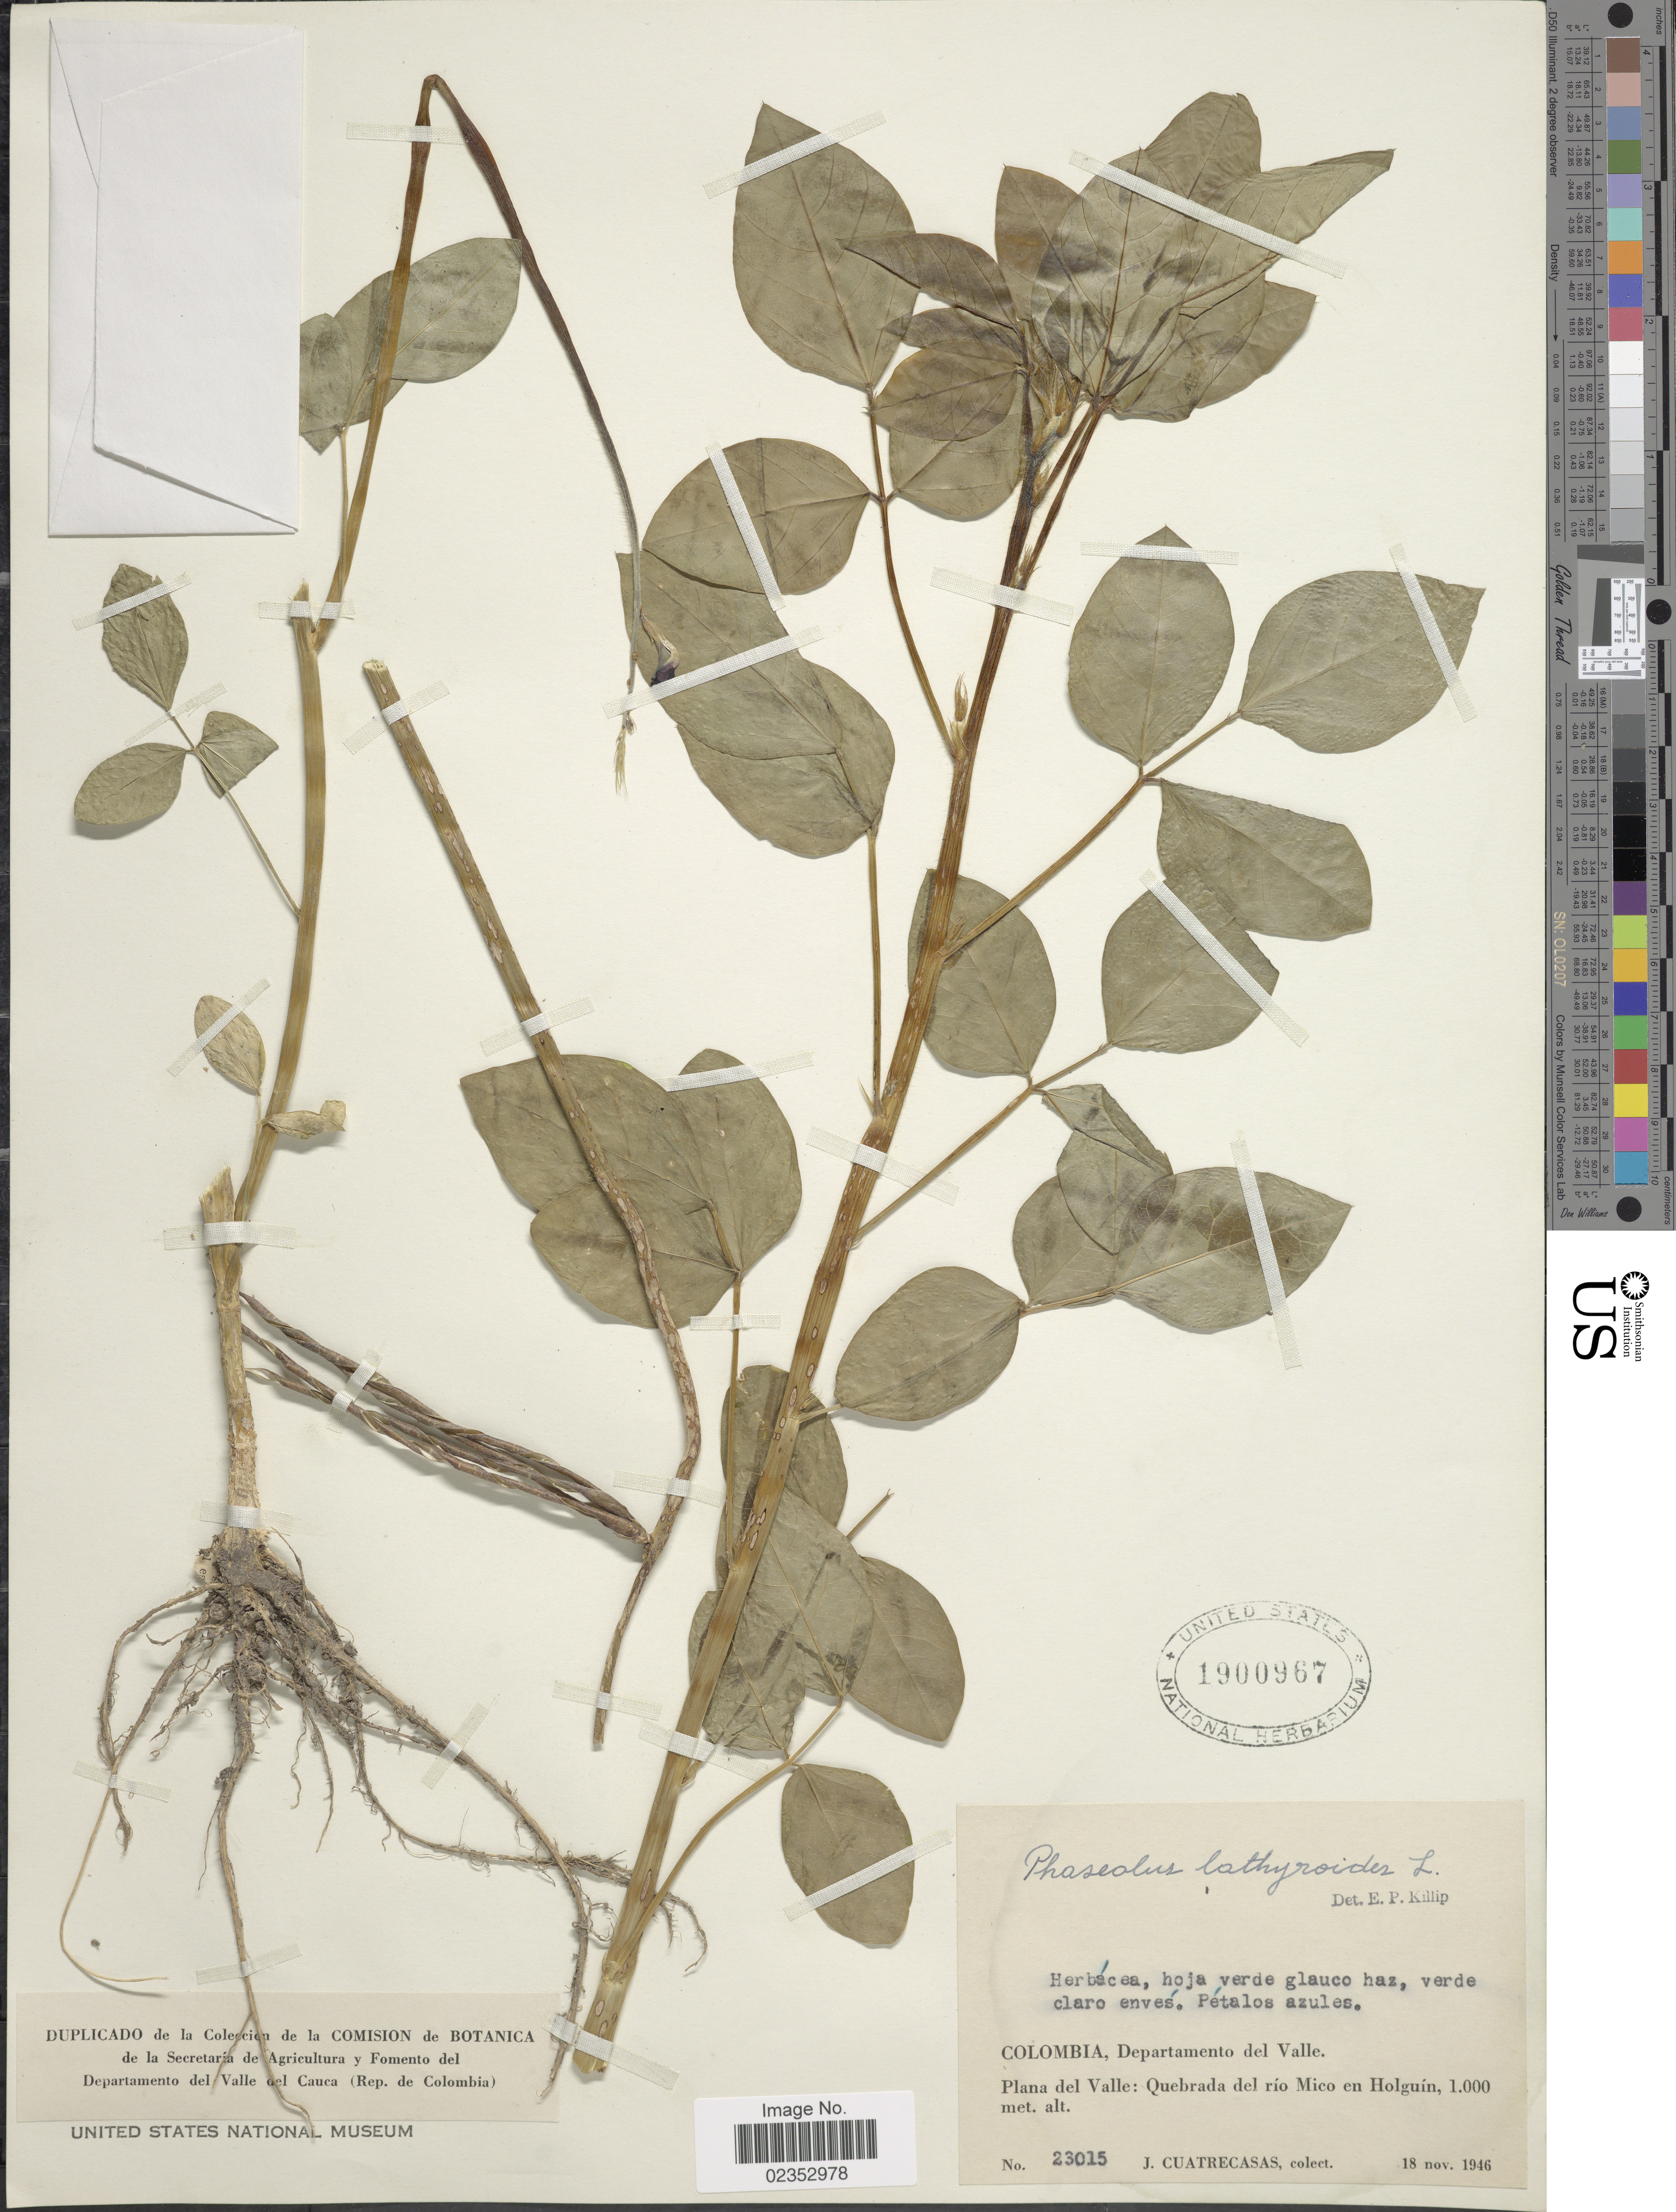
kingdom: Plantae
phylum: Tracheophyta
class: Magnoliopsida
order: Fabales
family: Fabaceae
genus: Phaseolus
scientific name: Phaseolus lathyroides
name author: L.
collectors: J. Cuatrecasas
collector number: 23015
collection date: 1946-11-18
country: Colombia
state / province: Valle del Cauca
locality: Departamento del Valle, Plana del Valle: Quebrada del río Mico en Holguín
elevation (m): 1000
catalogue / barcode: US 1900967